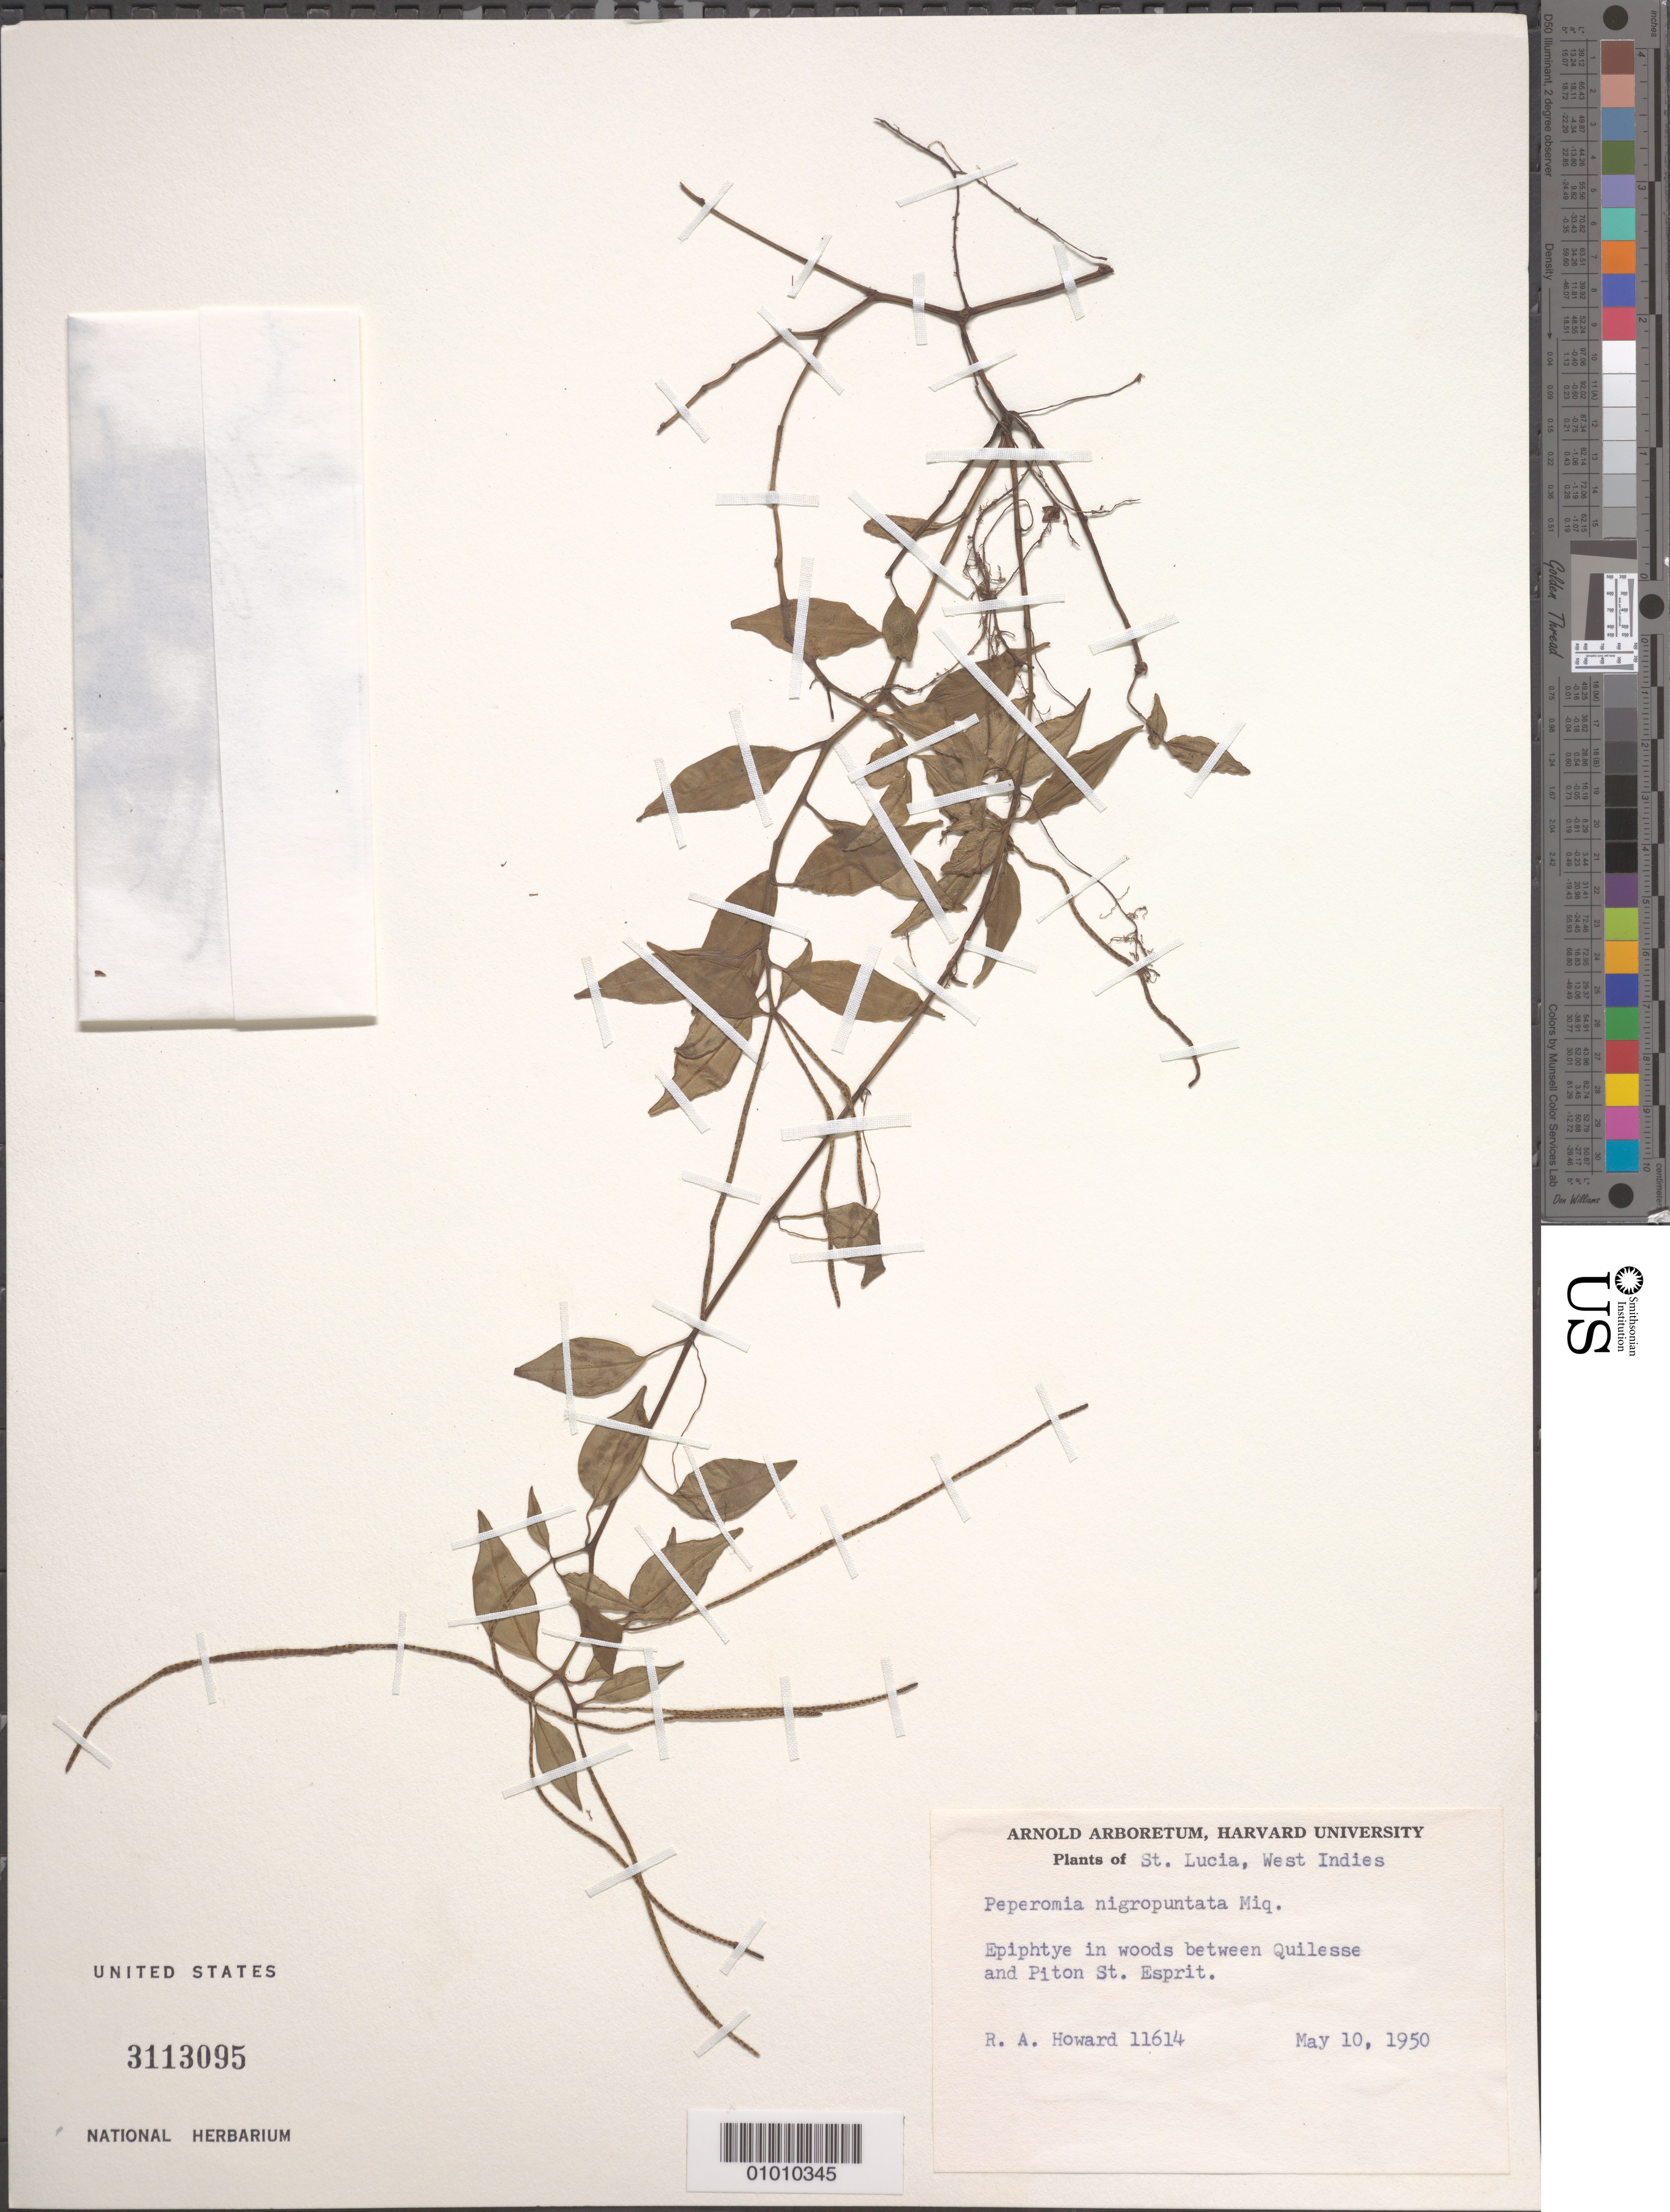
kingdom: Plantae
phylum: Tracheophyta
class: Magnoliopsida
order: Piperales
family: Piperaceae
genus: Peperomia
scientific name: Peperomia nigropunctata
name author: Miq.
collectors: R. A. Howard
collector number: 11614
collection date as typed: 10 May 1950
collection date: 1950-05-10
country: St. Lucia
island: St. Lucia I.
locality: Epiphyte in woods between Quilesse and Piton St. Esprit.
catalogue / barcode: US 3113095